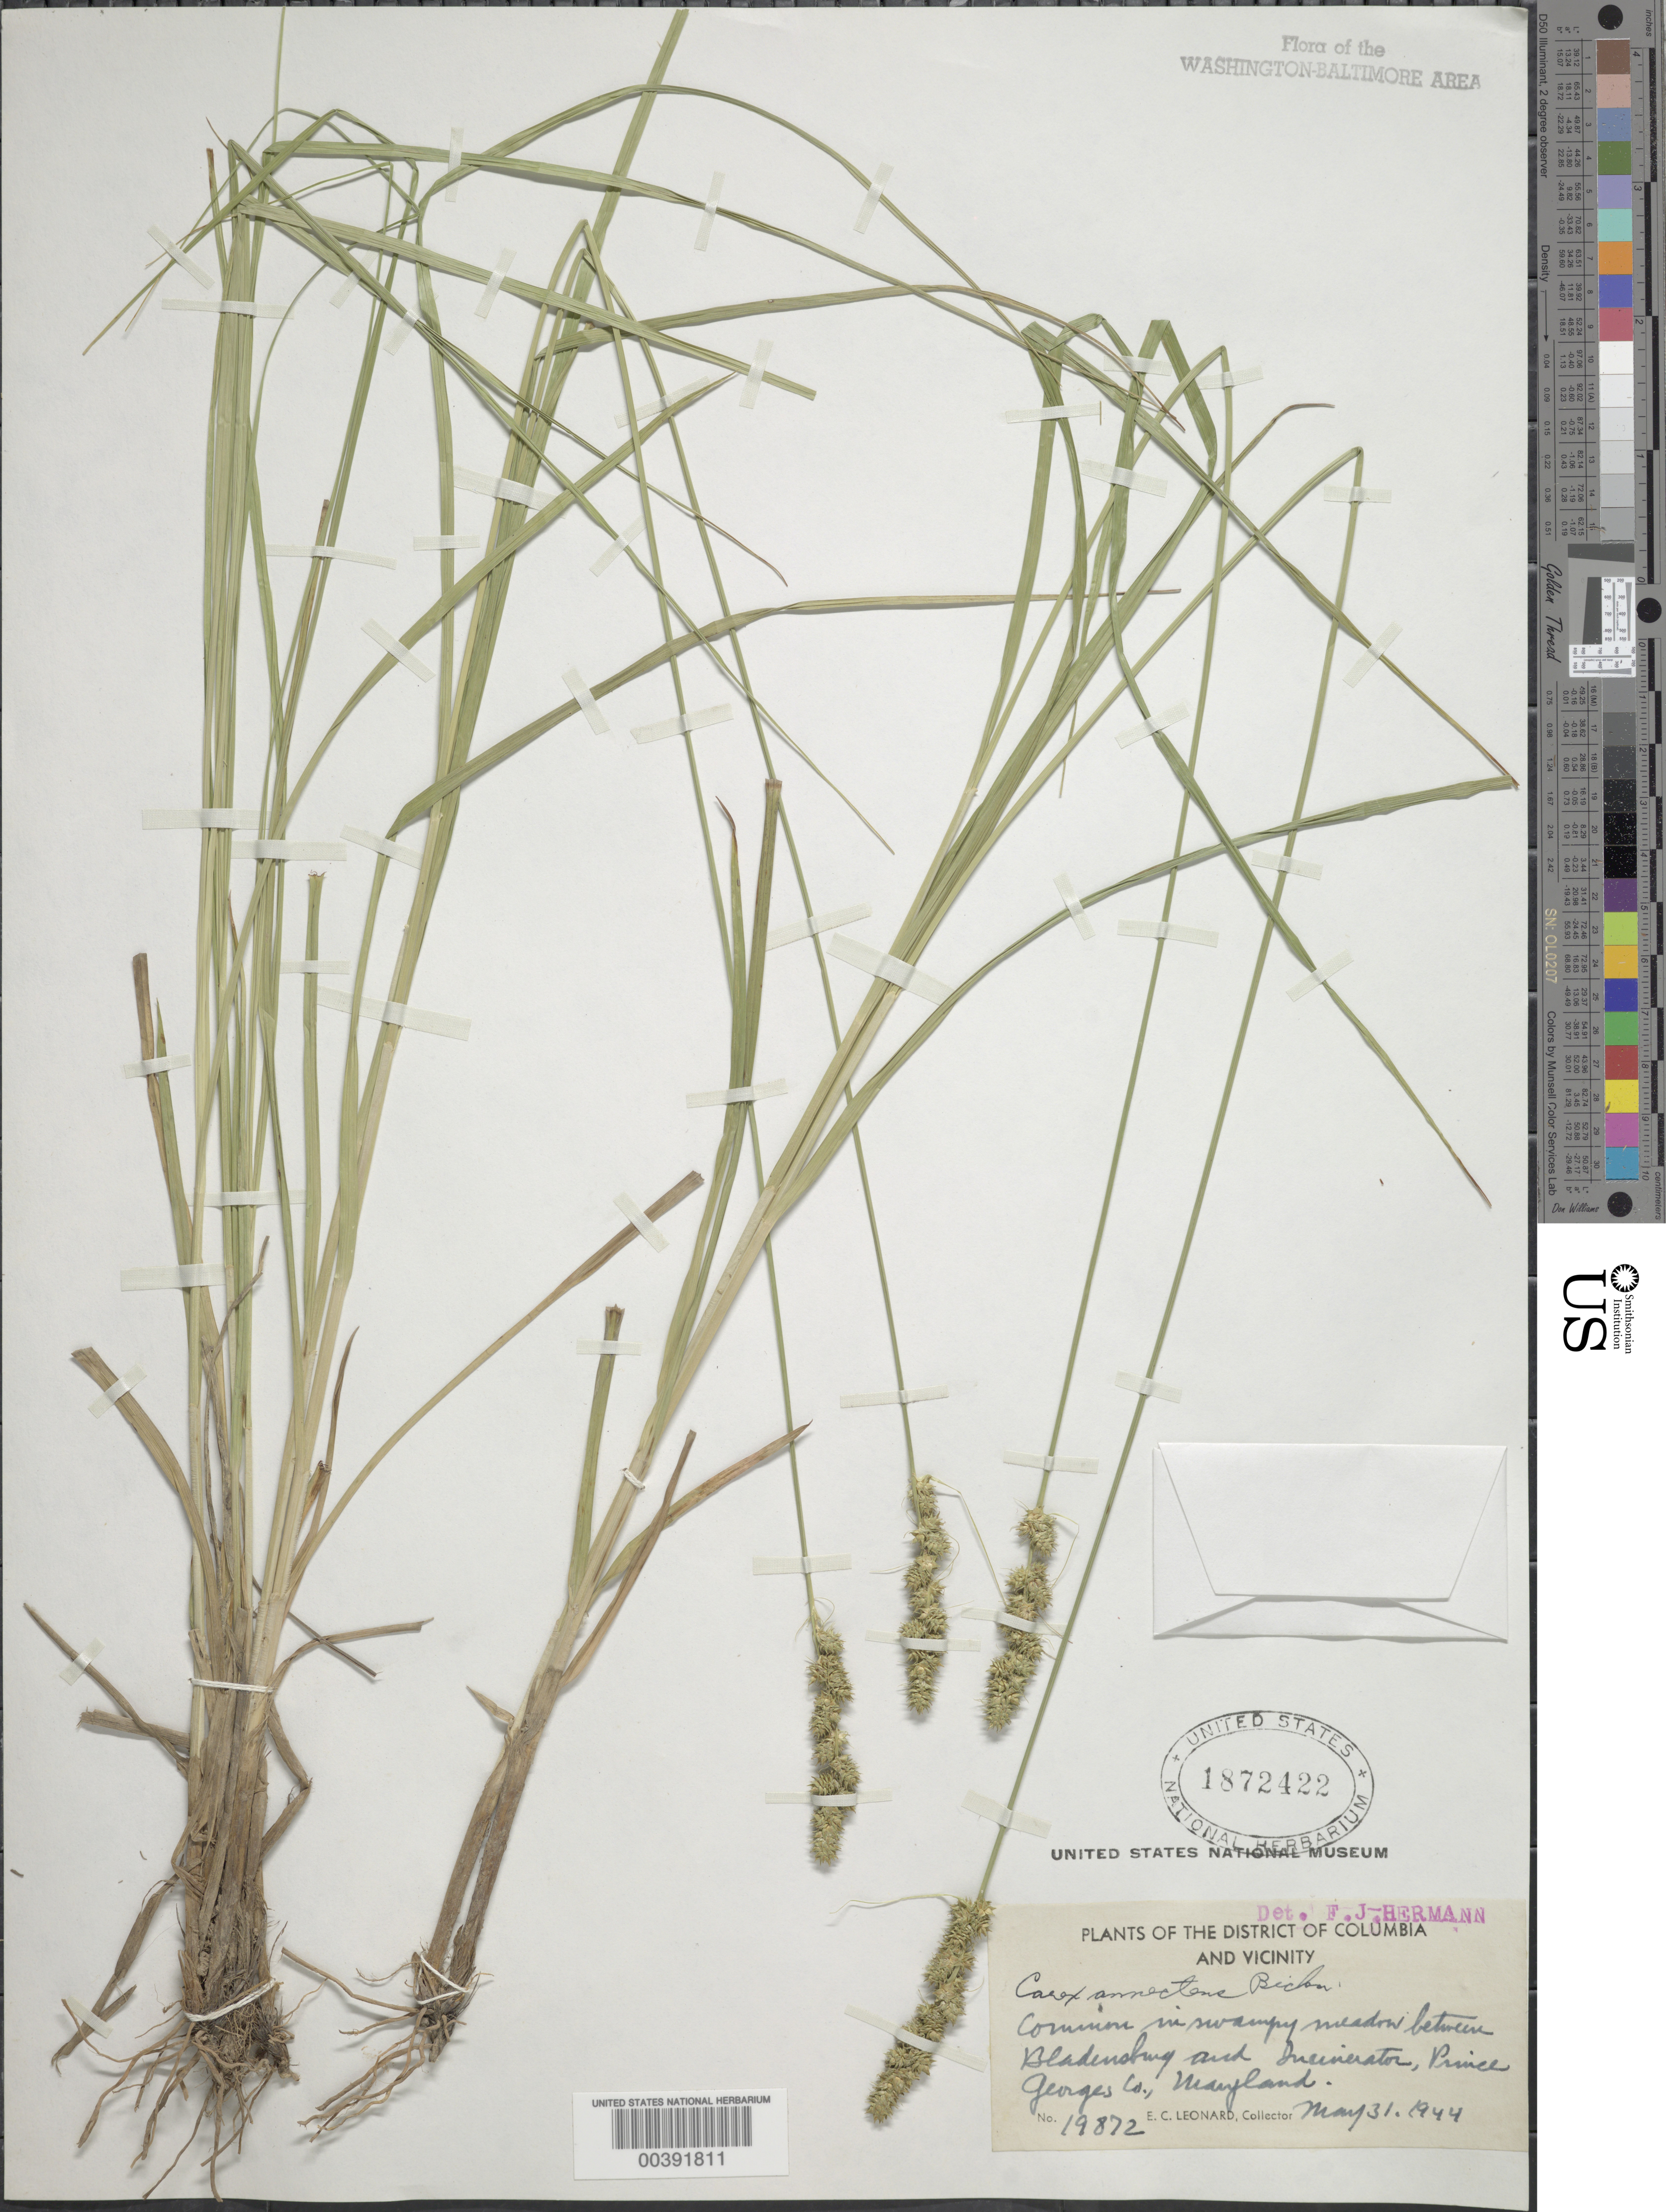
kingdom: Plantae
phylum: Tracheophyta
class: Liliopsida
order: Poales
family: Cyperaceae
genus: Carex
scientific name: Carex annectens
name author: (E.P. Bicknell) E.P. Bicknell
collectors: E. C. Leonard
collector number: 19872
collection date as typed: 31 May 1944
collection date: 1944-05-31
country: United States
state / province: Maryland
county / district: Prince George's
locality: between Bladensburg and Incinerator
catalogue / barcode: US 1872422